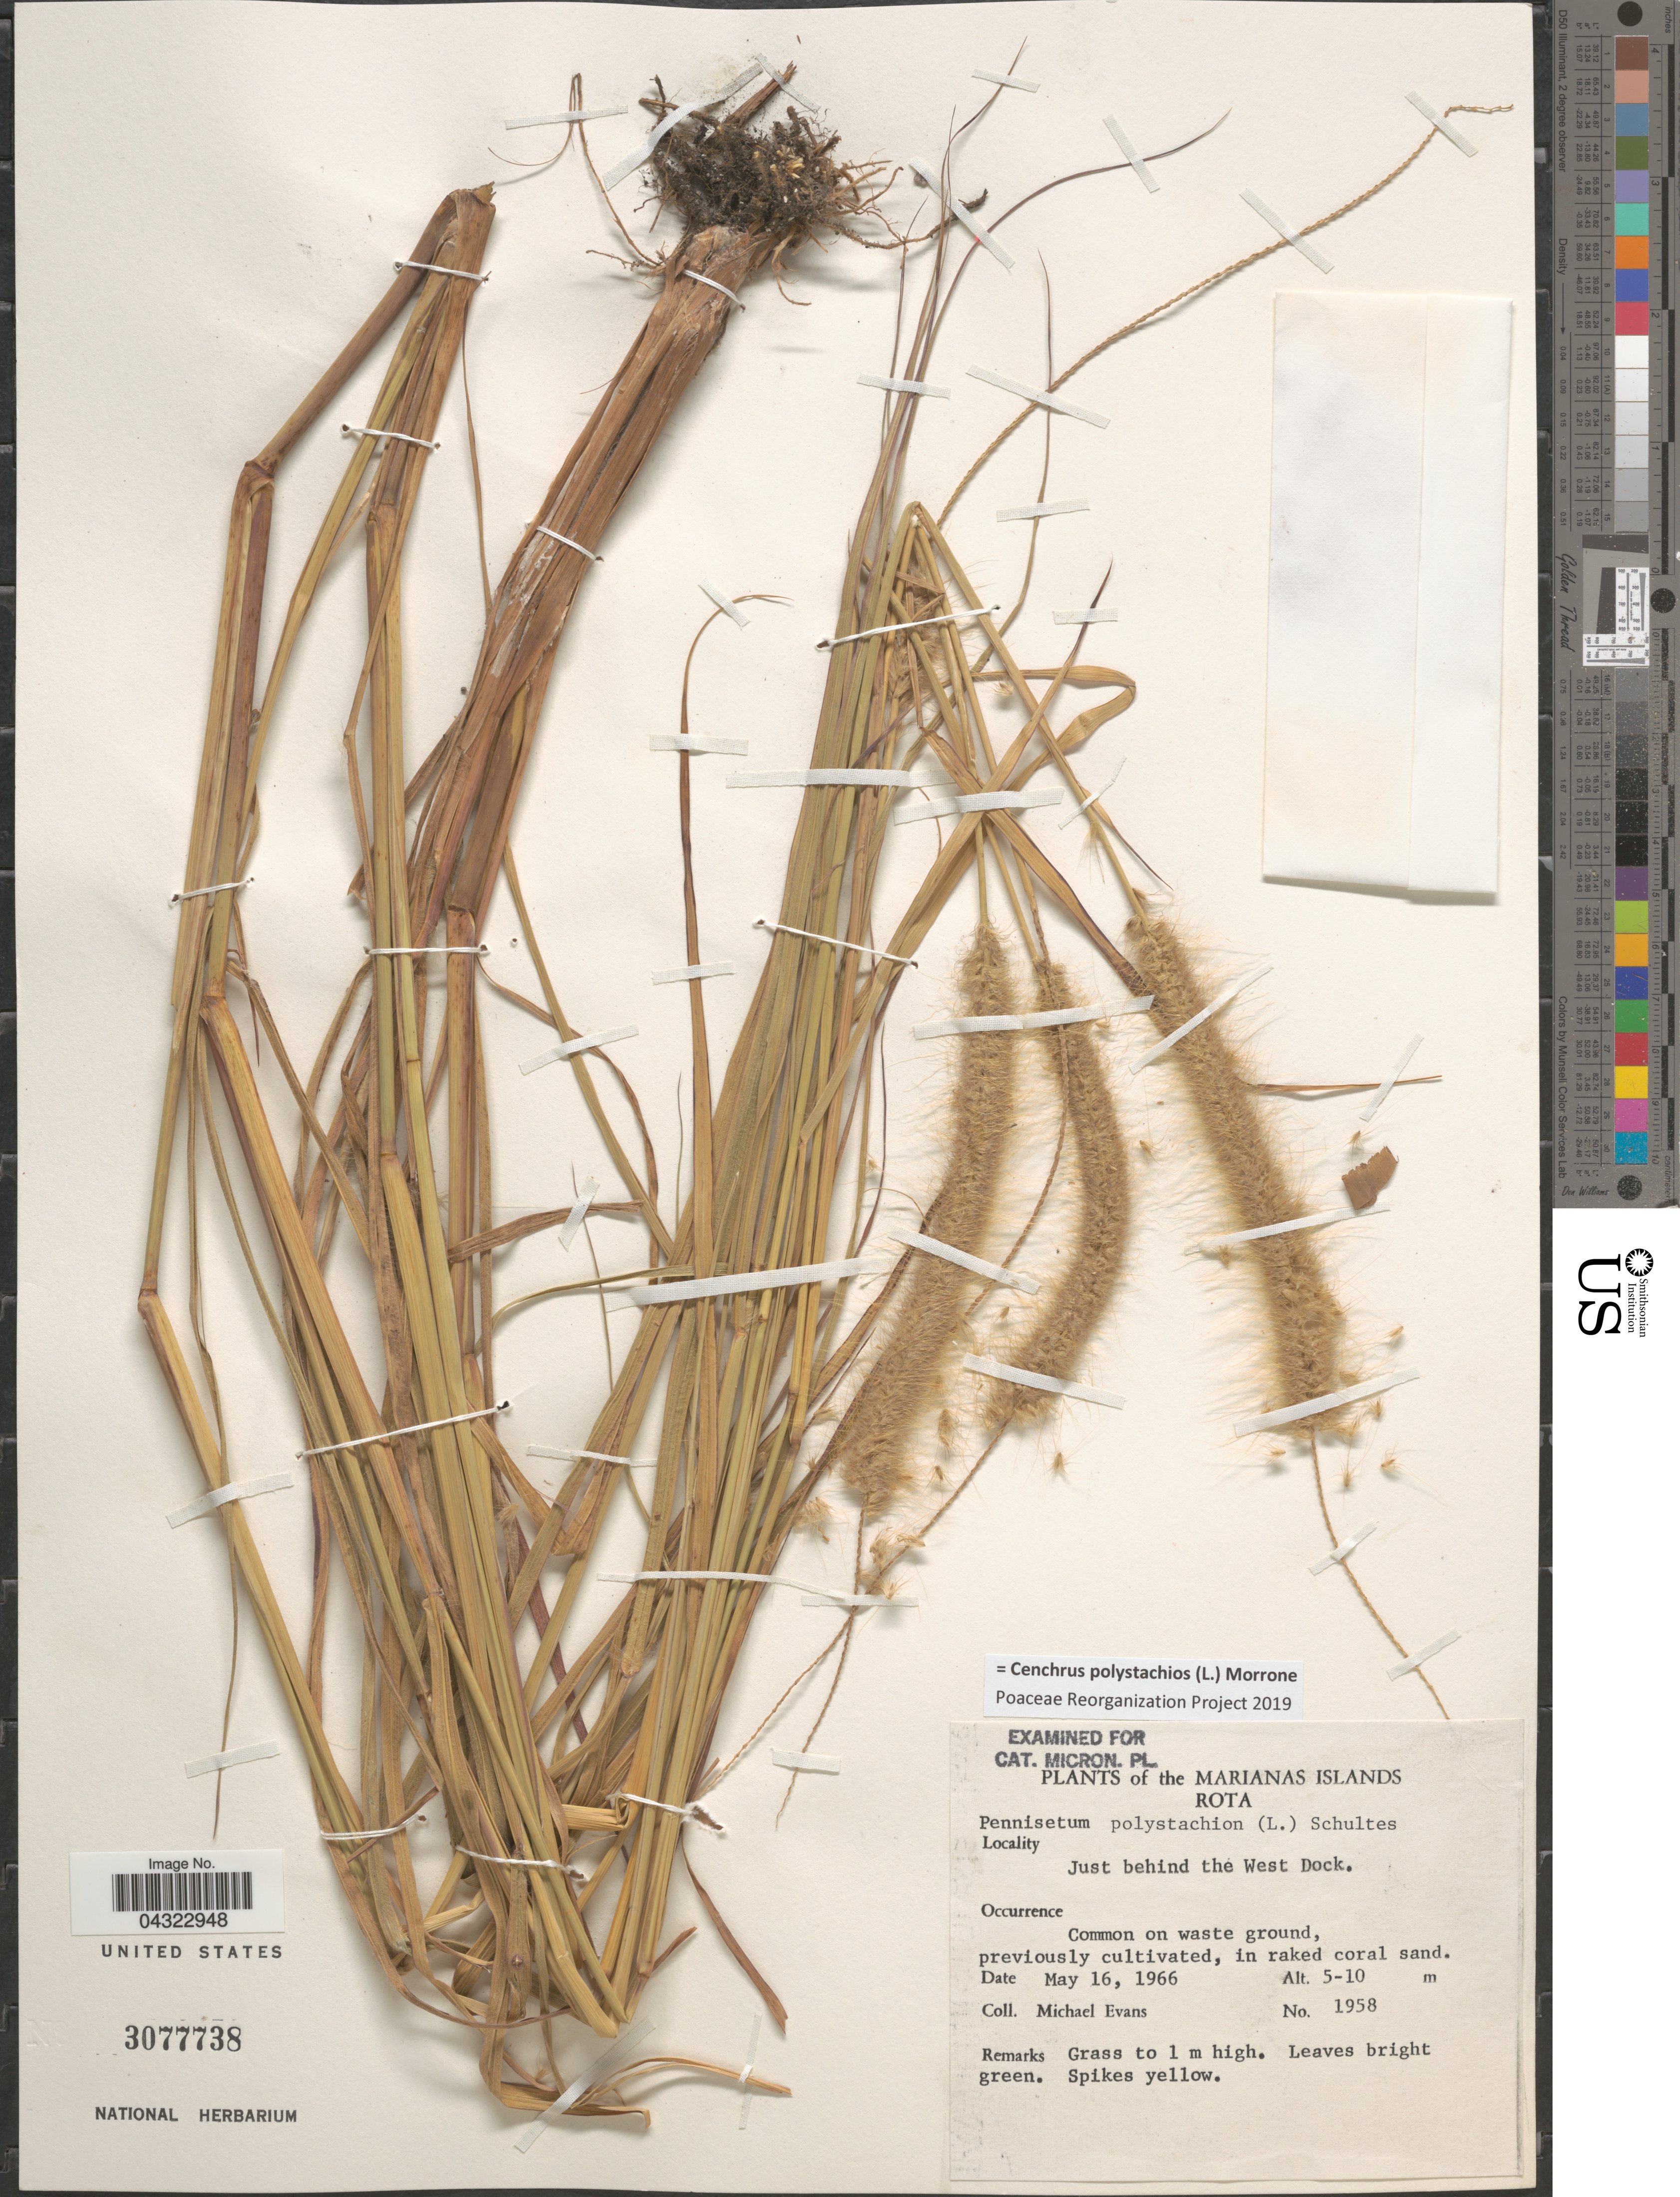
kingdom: Plantae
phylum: Tracheophyta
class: Liliopsida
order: Poales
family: Poaceae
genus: Cenchrus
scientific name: Cenchrus polystachios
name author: (L.) Morrone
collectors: M. Evans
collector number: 1958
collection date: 1966-05-16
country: Northern Mariana Islands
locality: The Marianas Islands. Rota. Just behind the West Dock. Common on waste ground, previously cultivated, in raked coral sand.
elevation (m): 5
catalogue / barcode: US 3077738